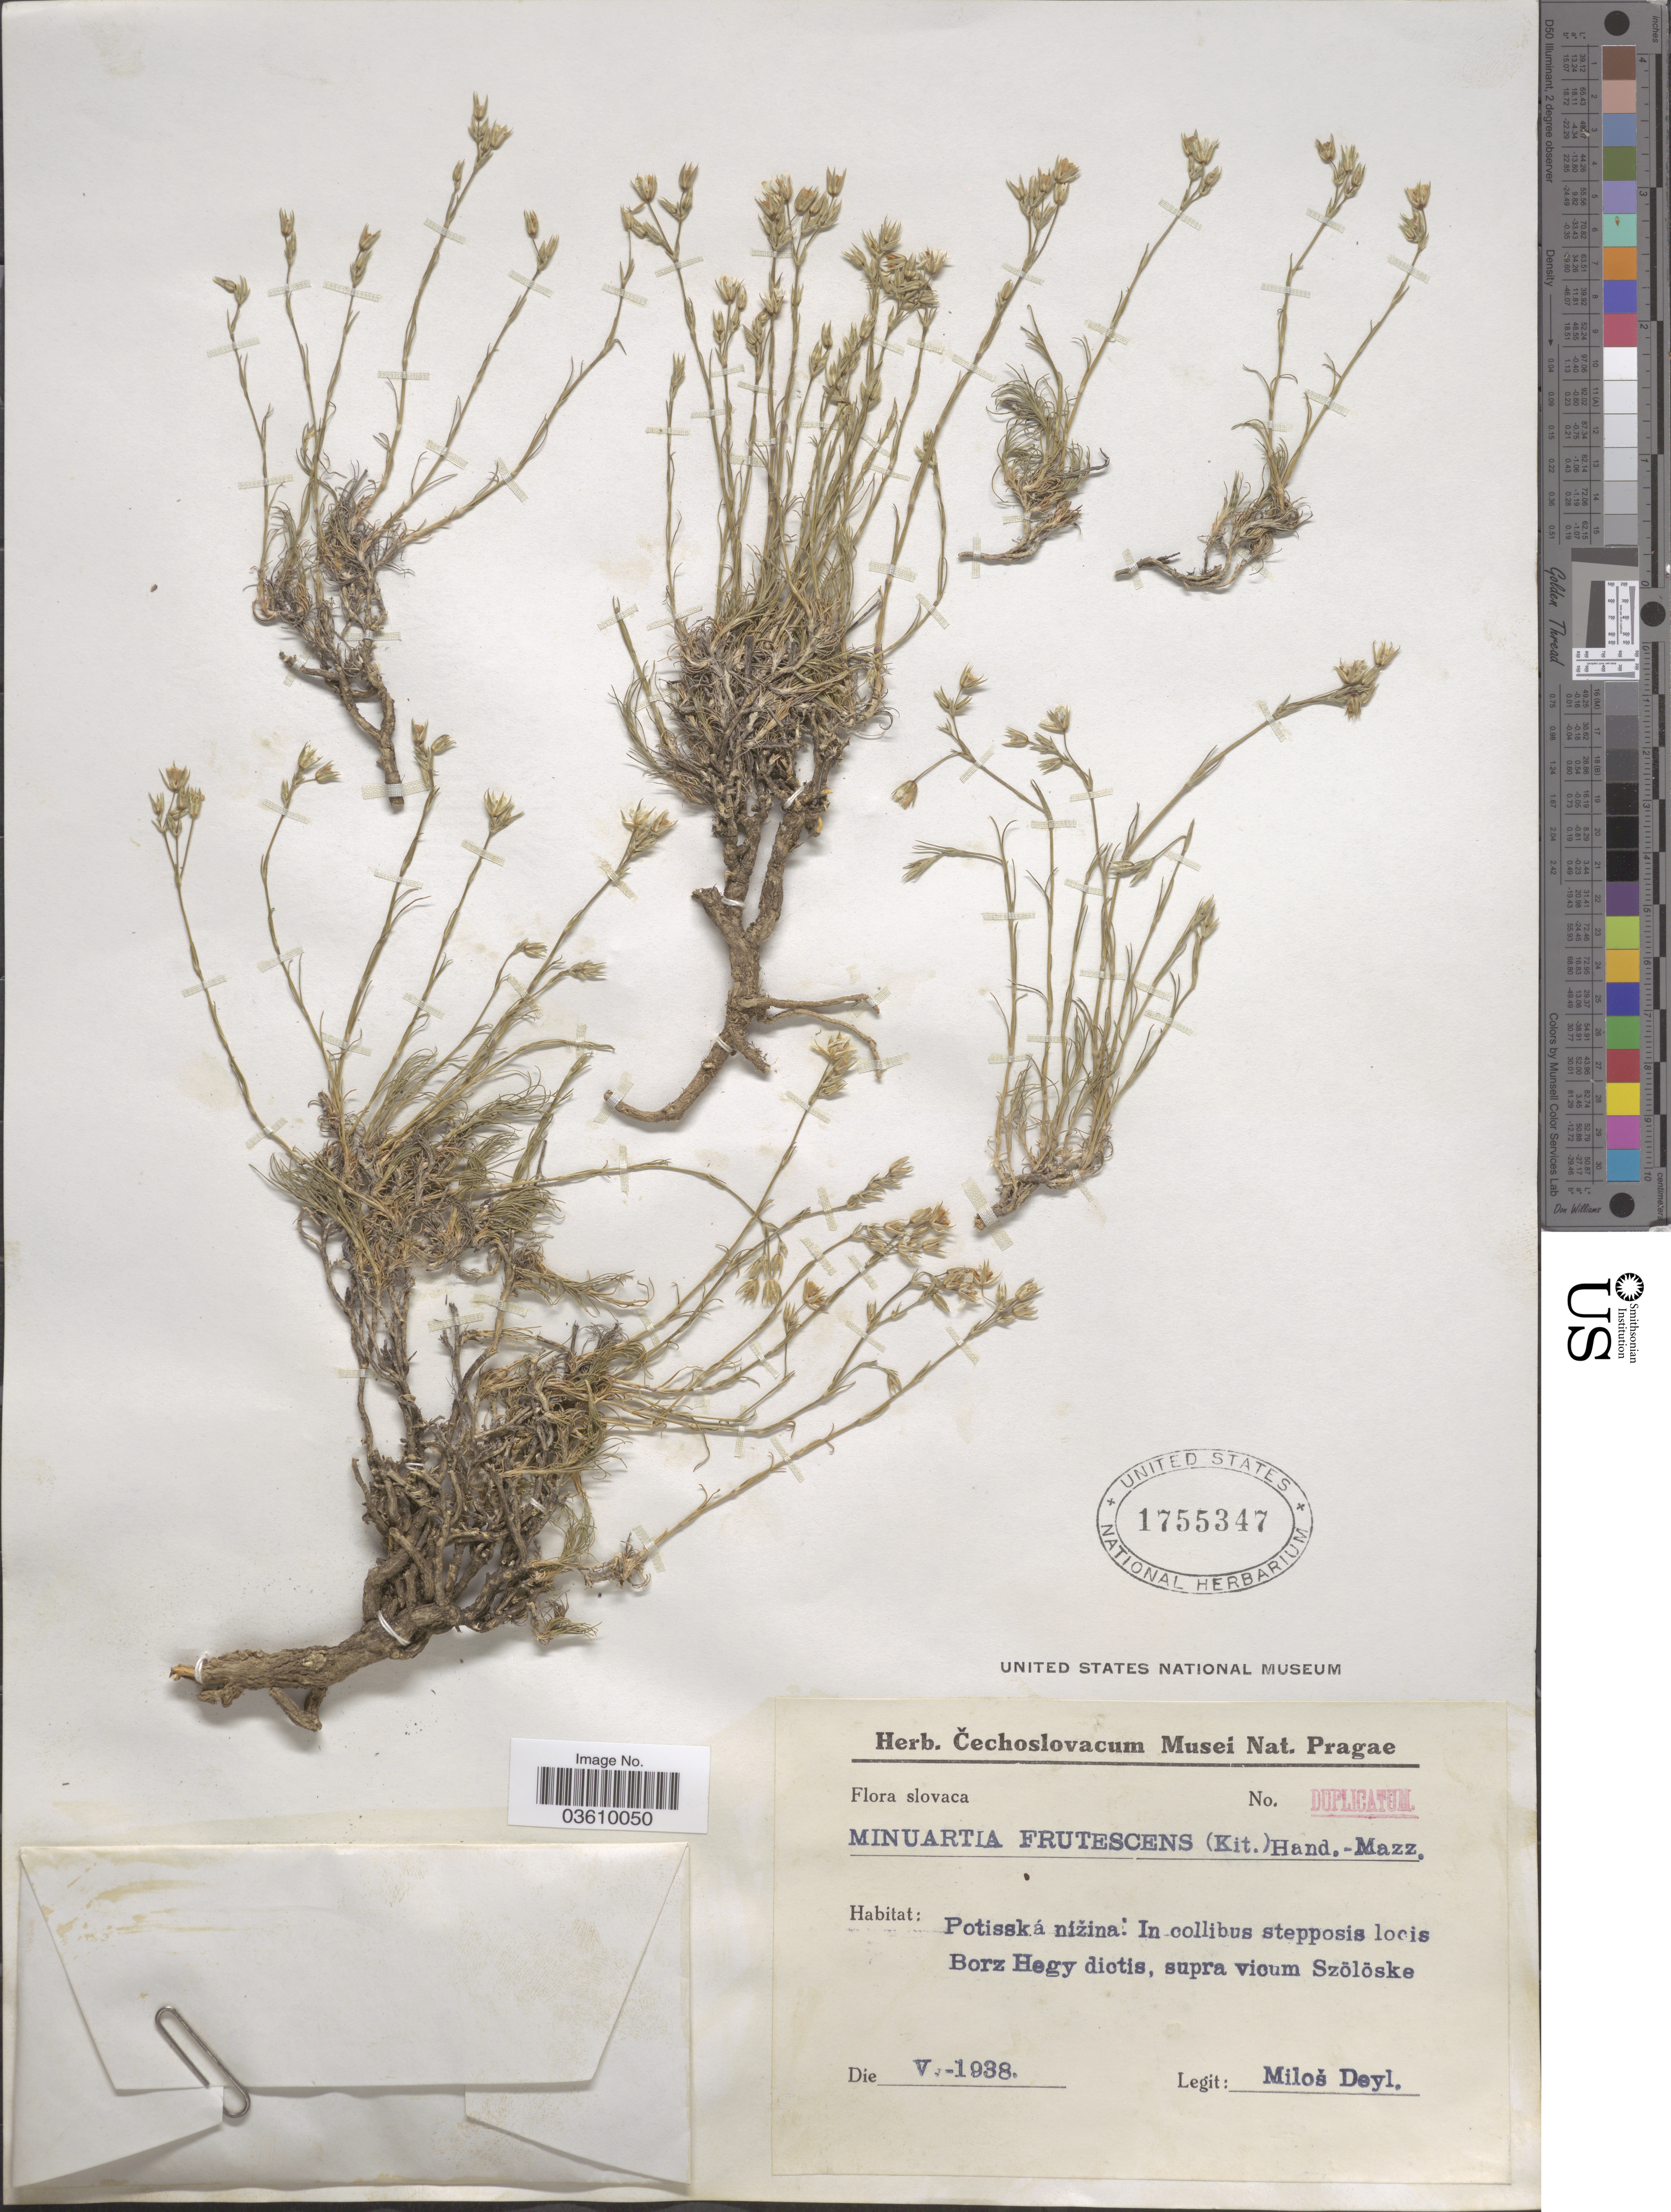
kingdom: Plantae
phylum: Tracheophyta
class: Magnoliopsida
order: Caryophyllales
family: Caryophyllaceae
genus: Minuartia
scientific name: Minuartia hirsuta subsp. frutescens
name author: (Kit.) Hand.-Mazz.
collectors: M. Deyl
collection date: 1938-05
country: Czechia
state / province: Prague, Capital District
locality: Potisská nižinal In collibus stepposis locis Borz Hegy dictis, supra vicum Szölöske.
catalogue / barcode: US 1755347